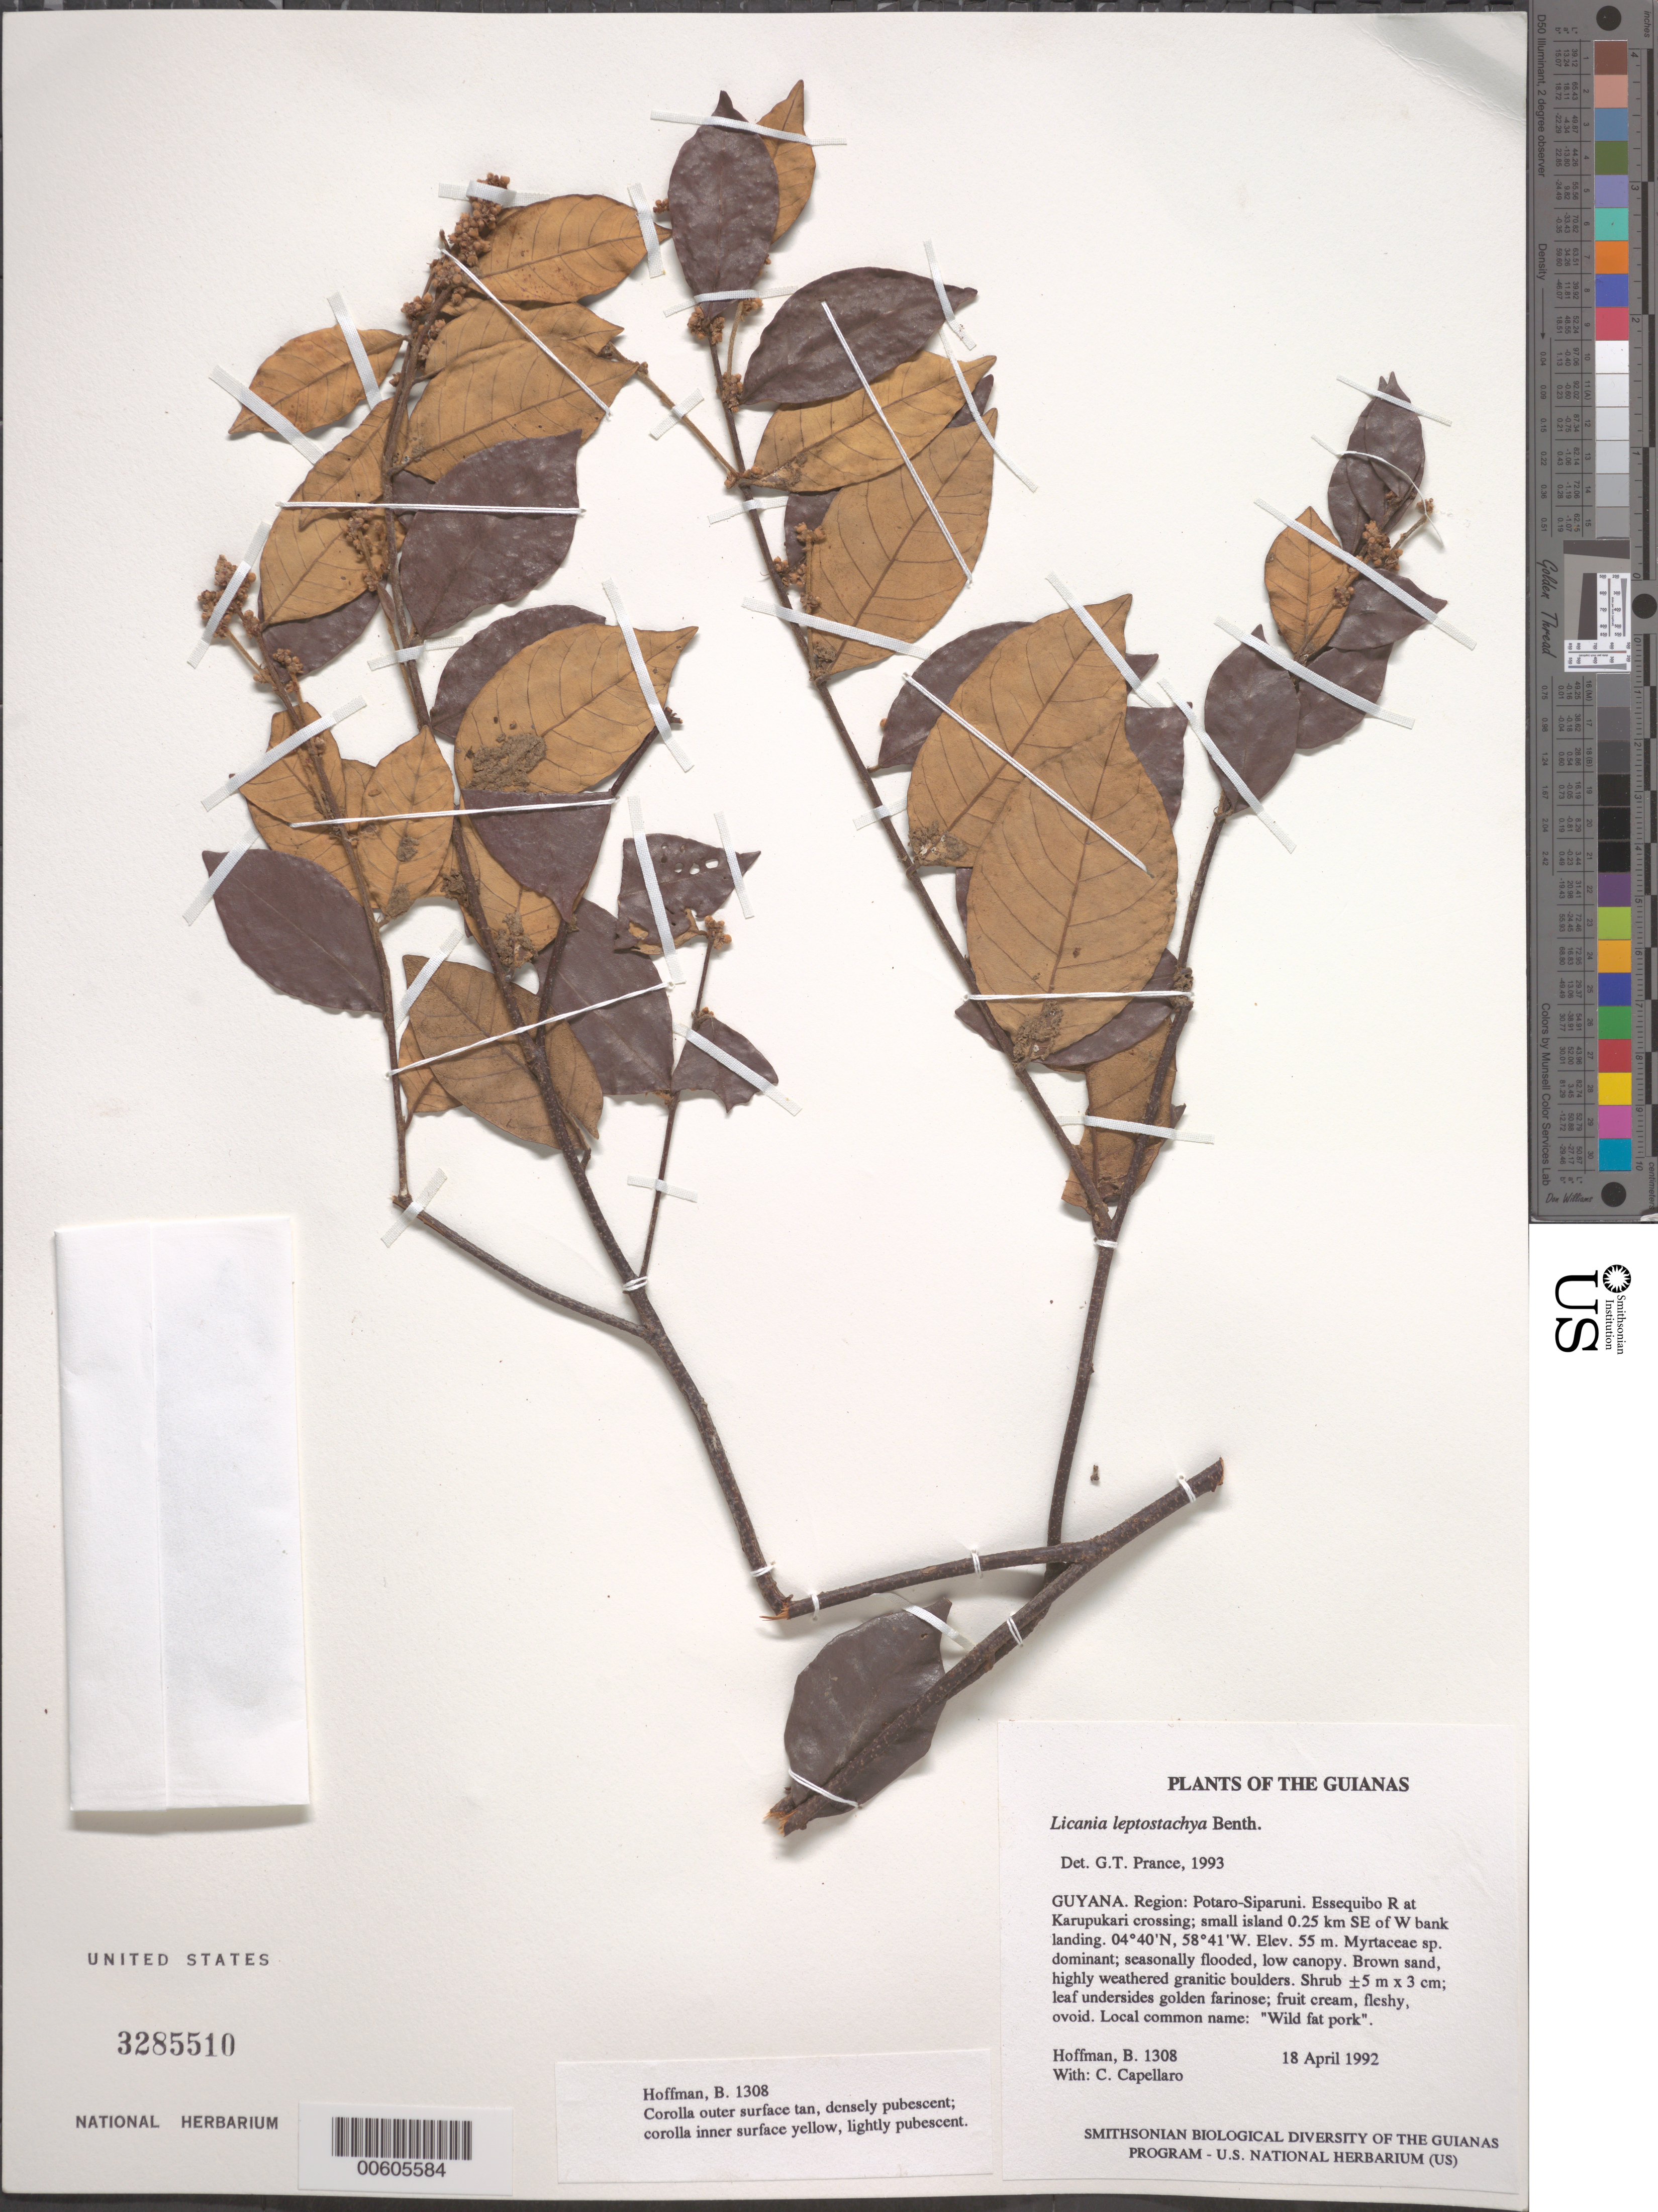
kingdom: Plantae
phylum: Tracheophyta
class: Magnoliopsida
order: Malpighiales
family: Chrysobalanaceae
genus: Licania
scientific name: Licania leptostachya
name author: Benth.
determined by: Prance, G. T.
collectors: B. Hoffman & C. Capellaro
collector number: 1308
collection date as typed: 18 April 1992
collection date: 1992-04-18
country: Guyana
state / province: Potaro-Siparuni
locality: Essequibo River at Karupukari crossing; beach on Indian House island, 1 km N. Iwokrama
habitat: Myrtaceae sp. dominant; seasonally flooded, low canopy. Brown sand, highly weathered granitic boulders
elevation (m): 55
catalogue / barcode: US 3285510